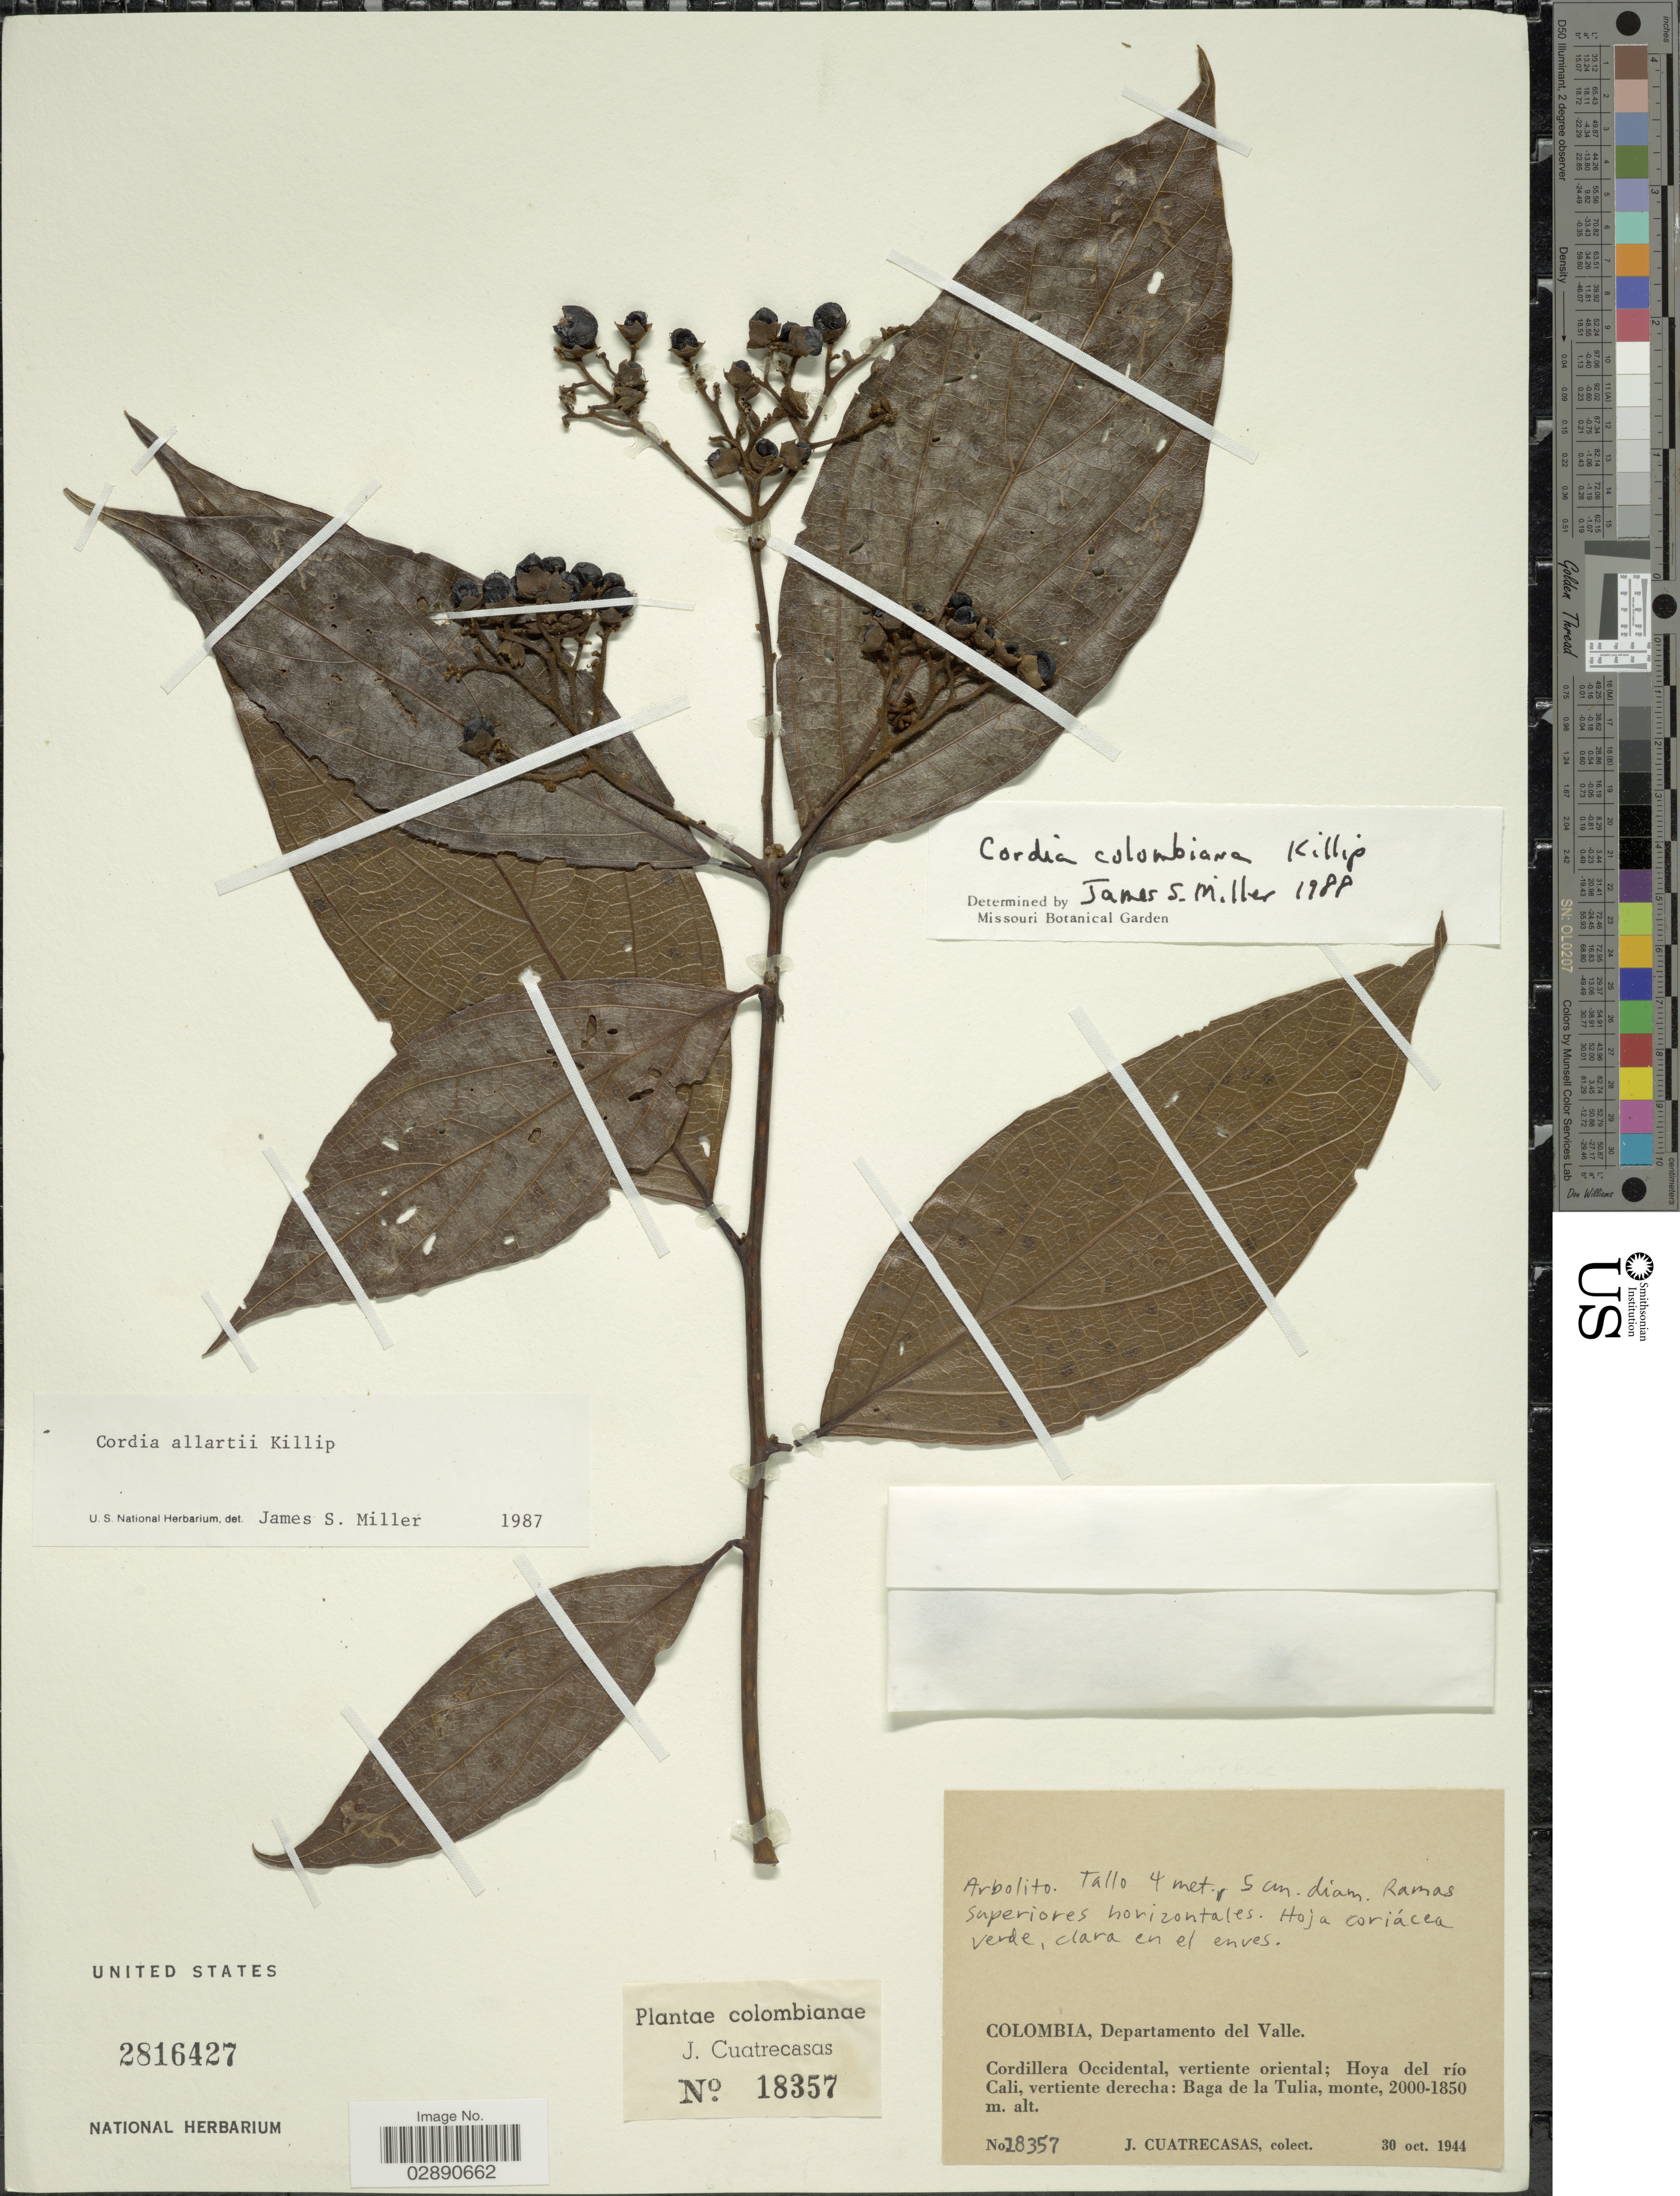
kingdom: Plantae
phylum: Tracheophyta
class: Magnoliopsida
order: Boraginales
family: Cordiaceae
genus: Cordia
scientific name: Cordia colombiana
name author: Killip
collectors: J. Cuatrecasas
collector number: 18357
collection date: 1944-10-30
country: Colombia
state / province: Valle del Cauca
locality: Departamento del Valle. Cordillera Occidental, vertiente oriental; Hoya del río Cali, vertiente derecha: Baga de la Tulia.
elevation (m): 1850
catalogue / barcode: US 2816427